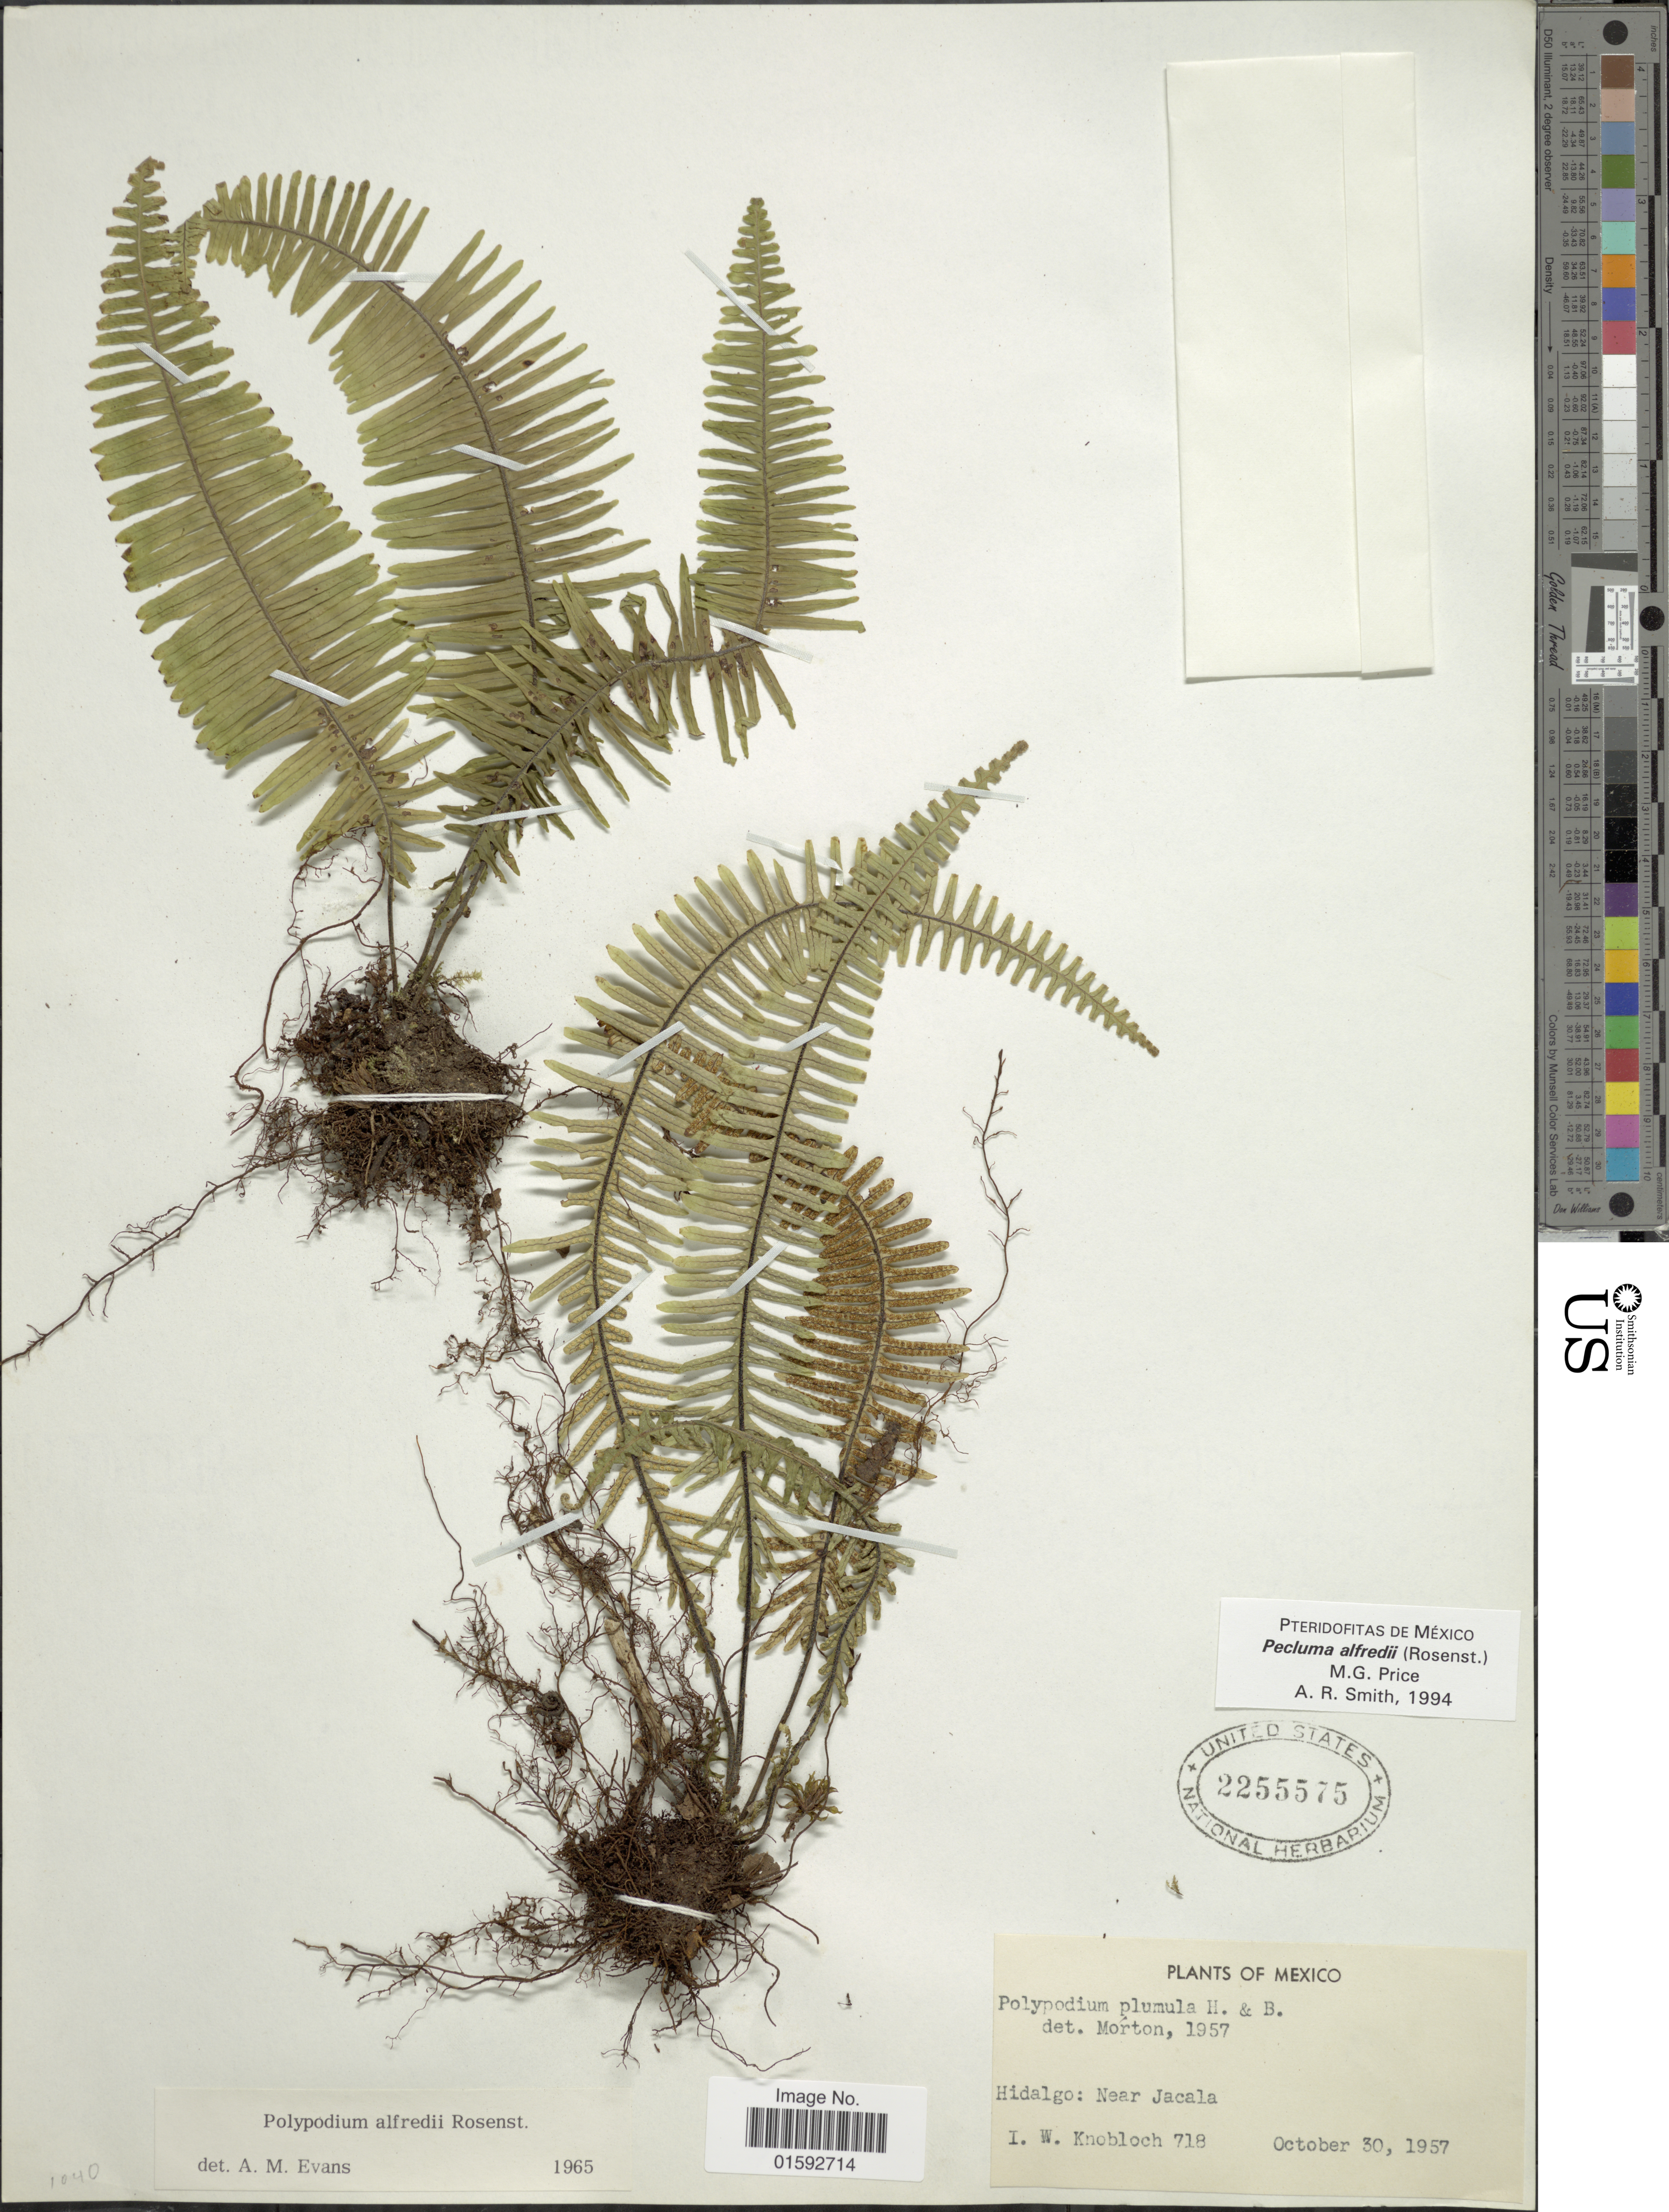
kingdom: Plantae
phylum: Tracheophyta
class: Polypodiopsida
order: Polypodiales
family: Polypodiaceae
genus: Pecluma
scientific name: Pecluma alfredii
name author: (Rosenst.) M.G. Price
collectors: I. W. Knobloch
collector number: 718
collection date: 1957-10-30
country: Mexico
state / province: Hidalgo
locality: Near Jacala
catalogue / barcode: US 2255575